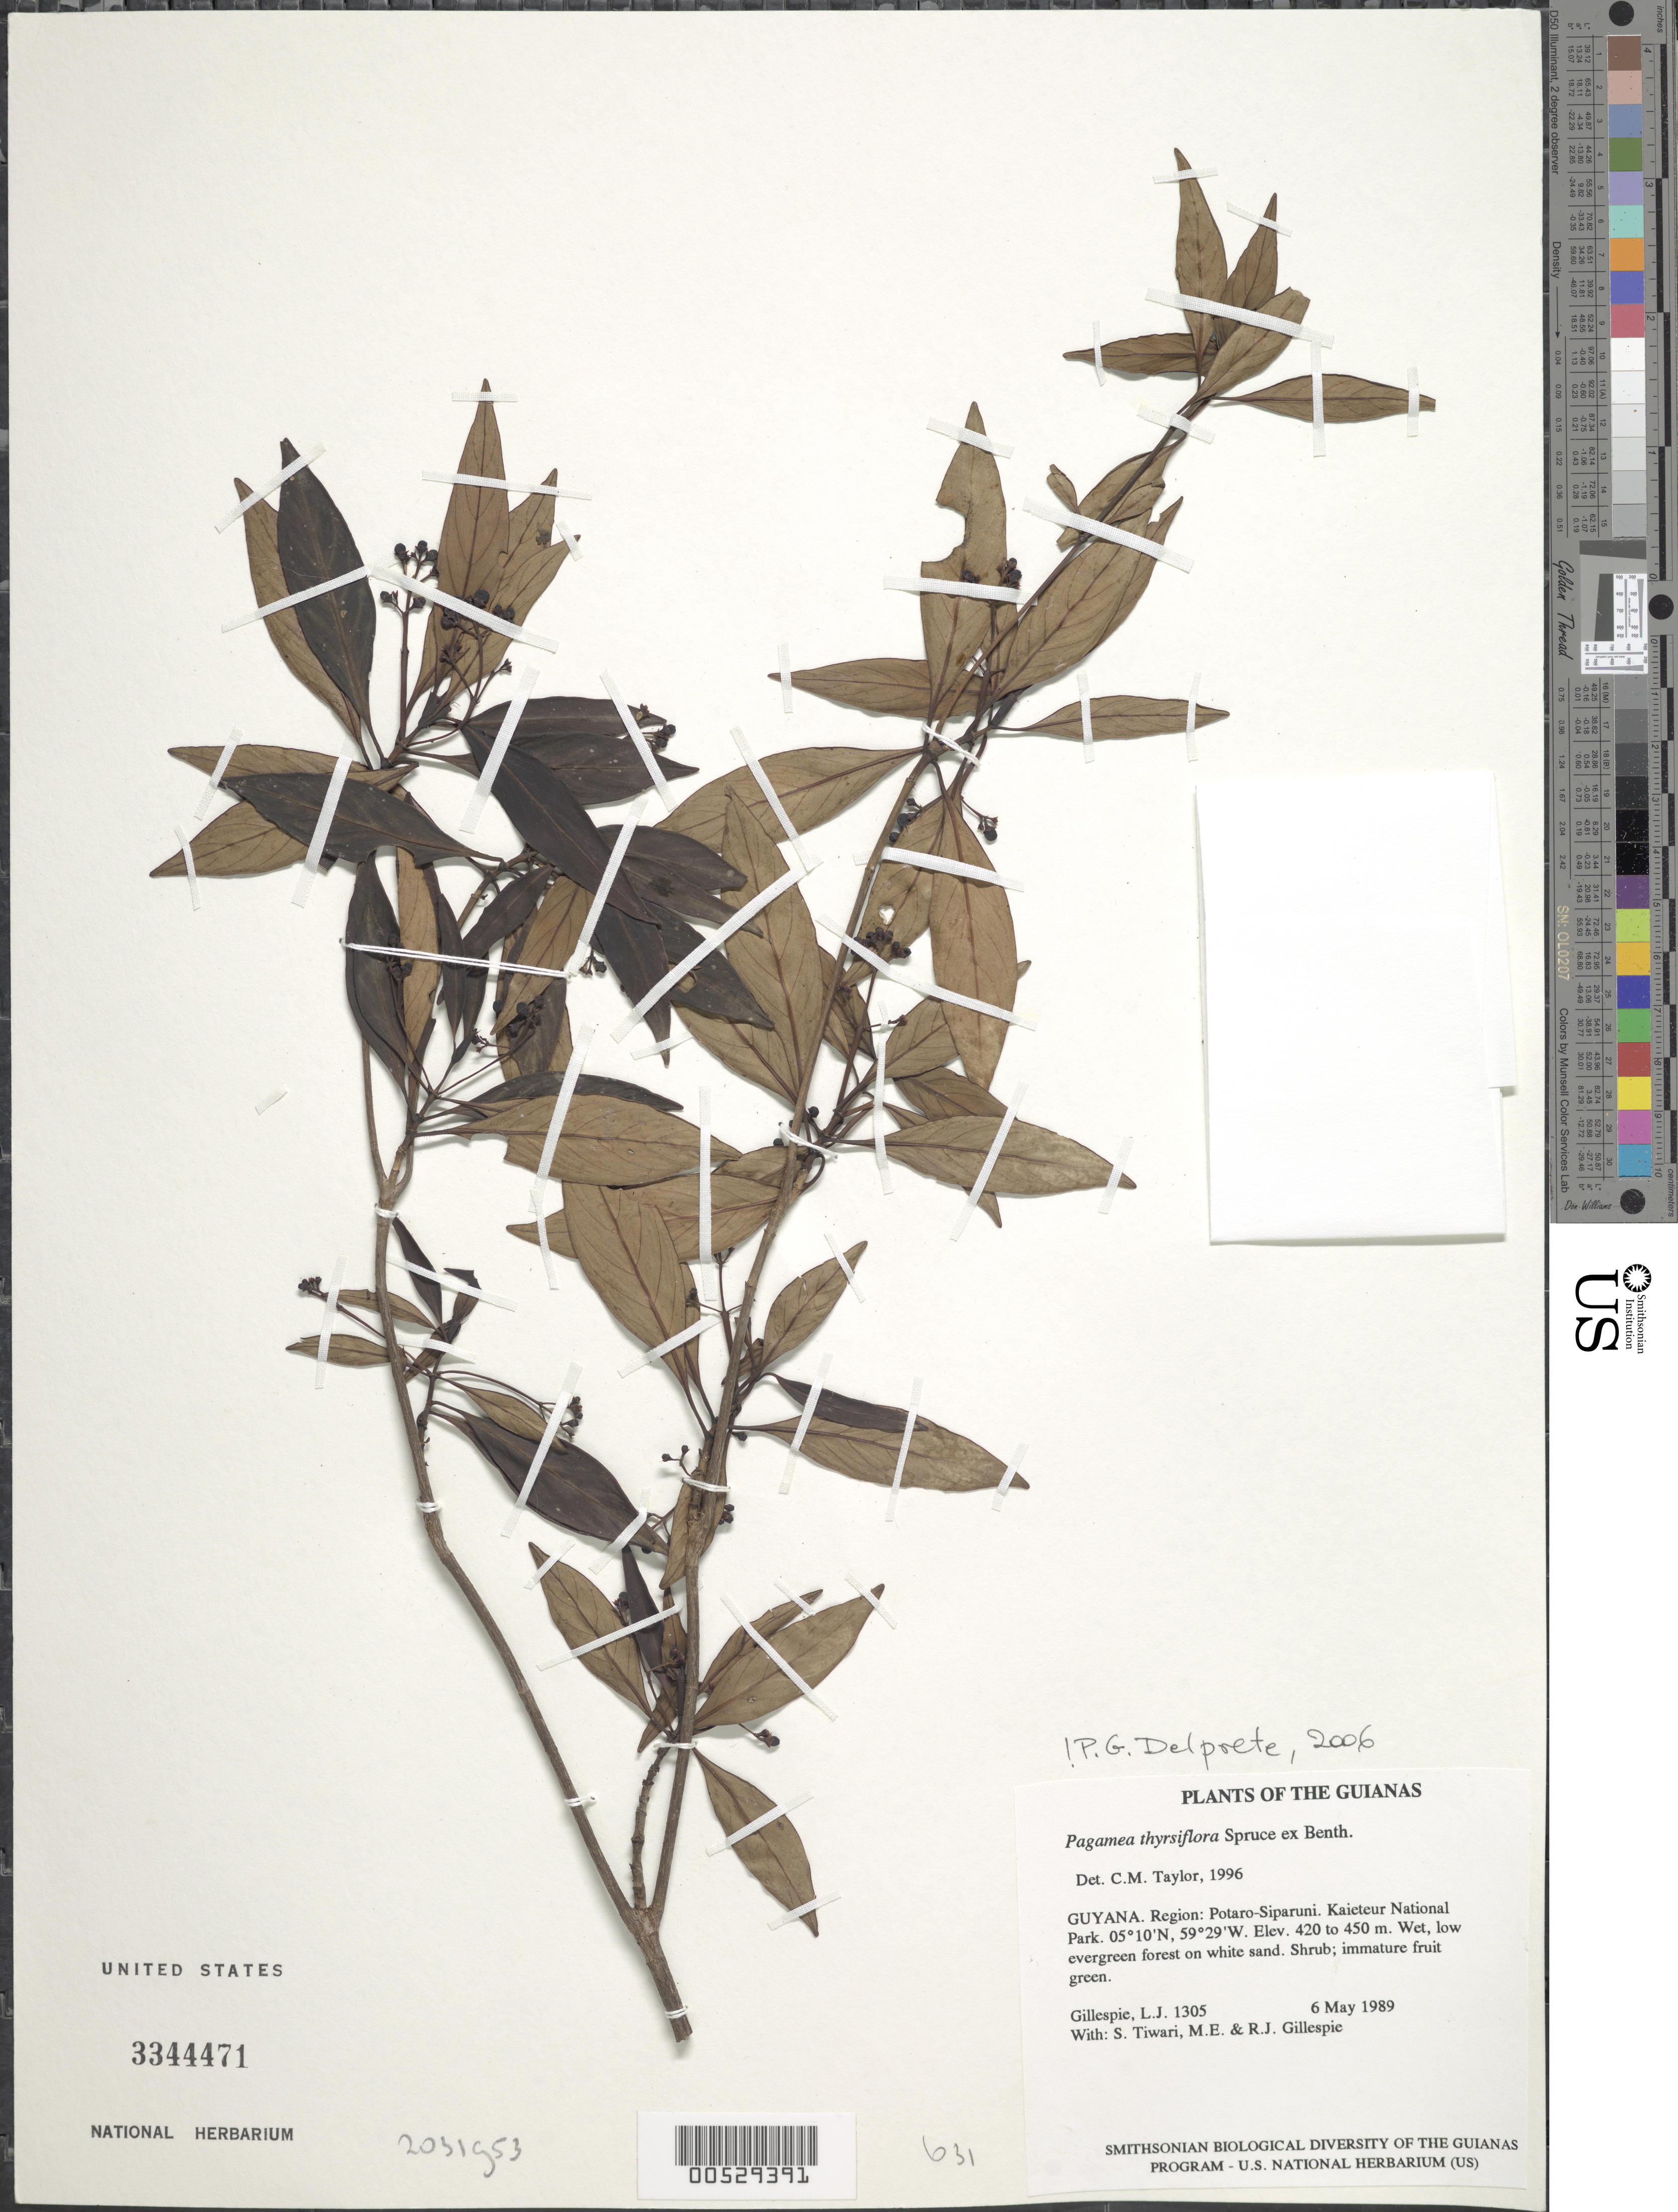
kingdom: Plantae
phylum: Tracheophyta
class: Magnoliopsida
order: Gentianales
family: Rubiaceae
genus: Pagamea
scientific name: Pagamea thyrsiflora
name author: Spruce ex Benth.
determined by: Delprete, P. G., Herb. de Guyane Cay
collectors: L. J. Gillespie, S. Tiwari, M. Gillespie & R. Gillespie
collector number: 1305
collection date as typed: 6 May 1989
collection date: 1989-05-06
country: Guyana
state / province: Potaro-Siparuni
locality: Kaieteur National Park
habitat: Wet, low evergreen forest on white sand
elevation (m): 420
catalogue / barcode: US 3344471